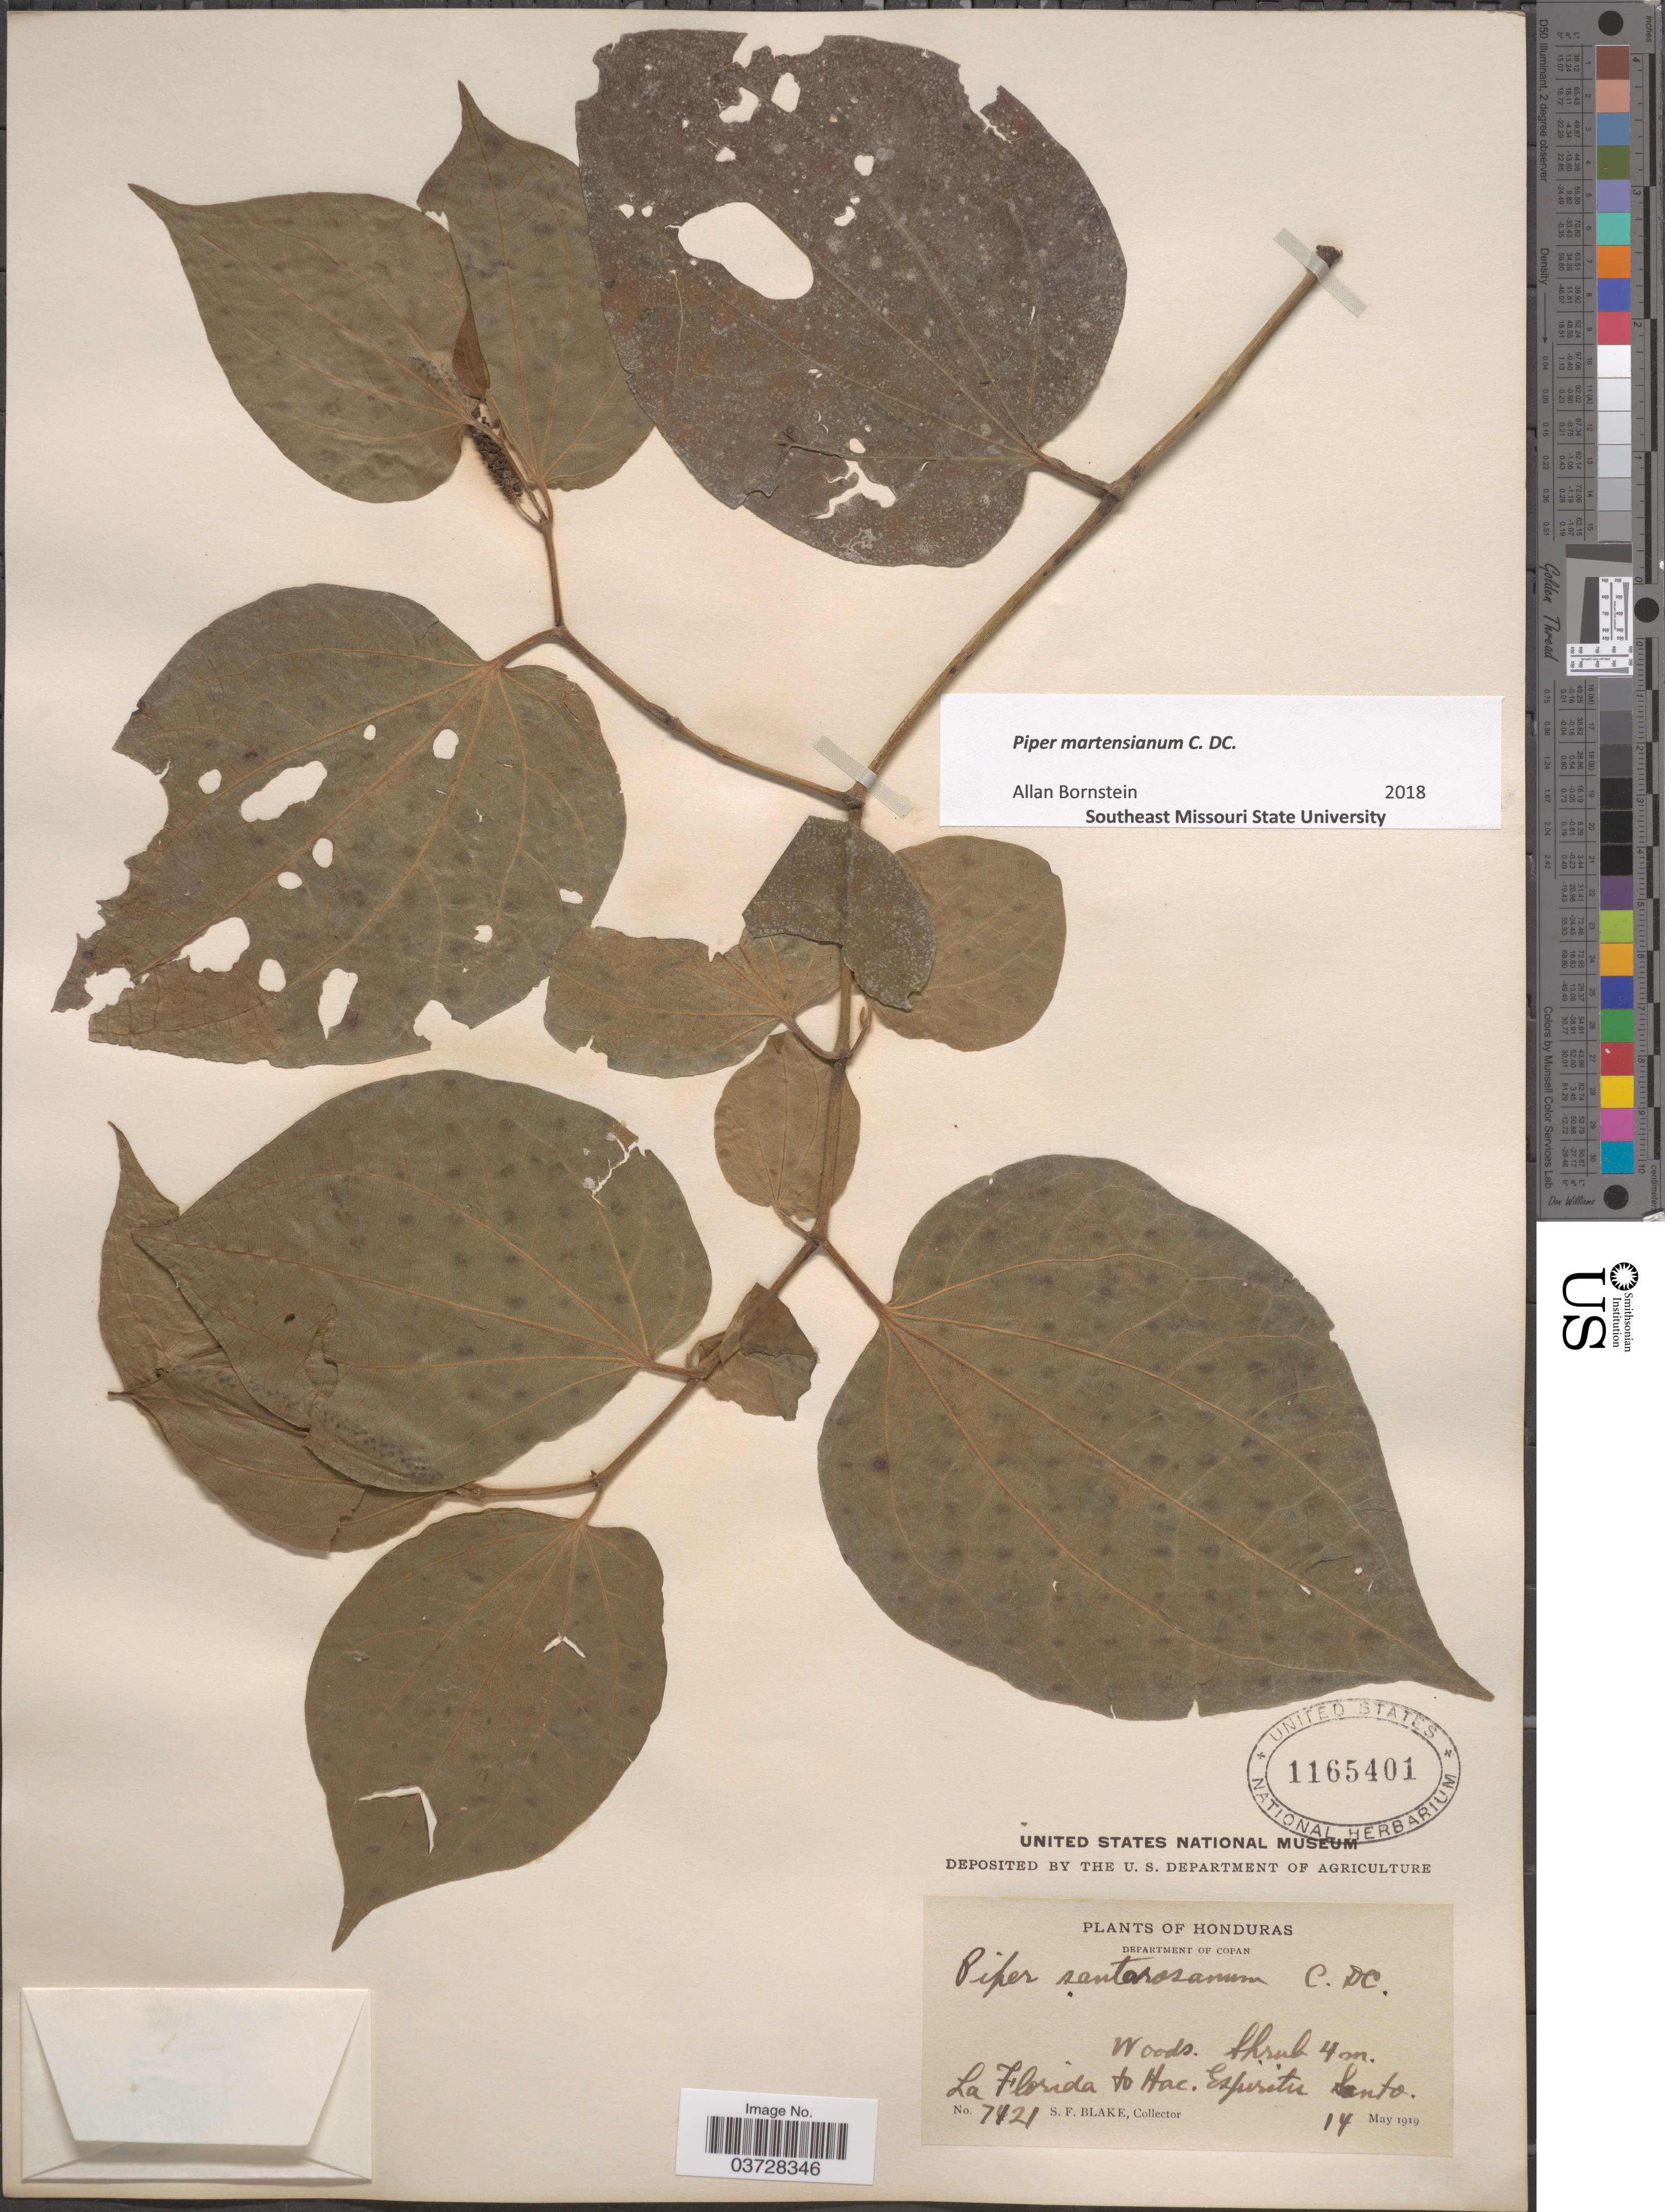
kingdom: Plantae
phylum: Tracheophyta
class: Magnoliopsida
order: Piperales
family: Piperaceae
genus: Piper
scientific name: Piper martensianum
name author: C. DC.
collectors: S. Blake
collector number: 7421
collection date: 1919-05-14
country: Honduras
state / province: Copan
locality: Department of Copan. La Florida to Hac. Espiritu Santo.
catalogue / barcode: US 1165401